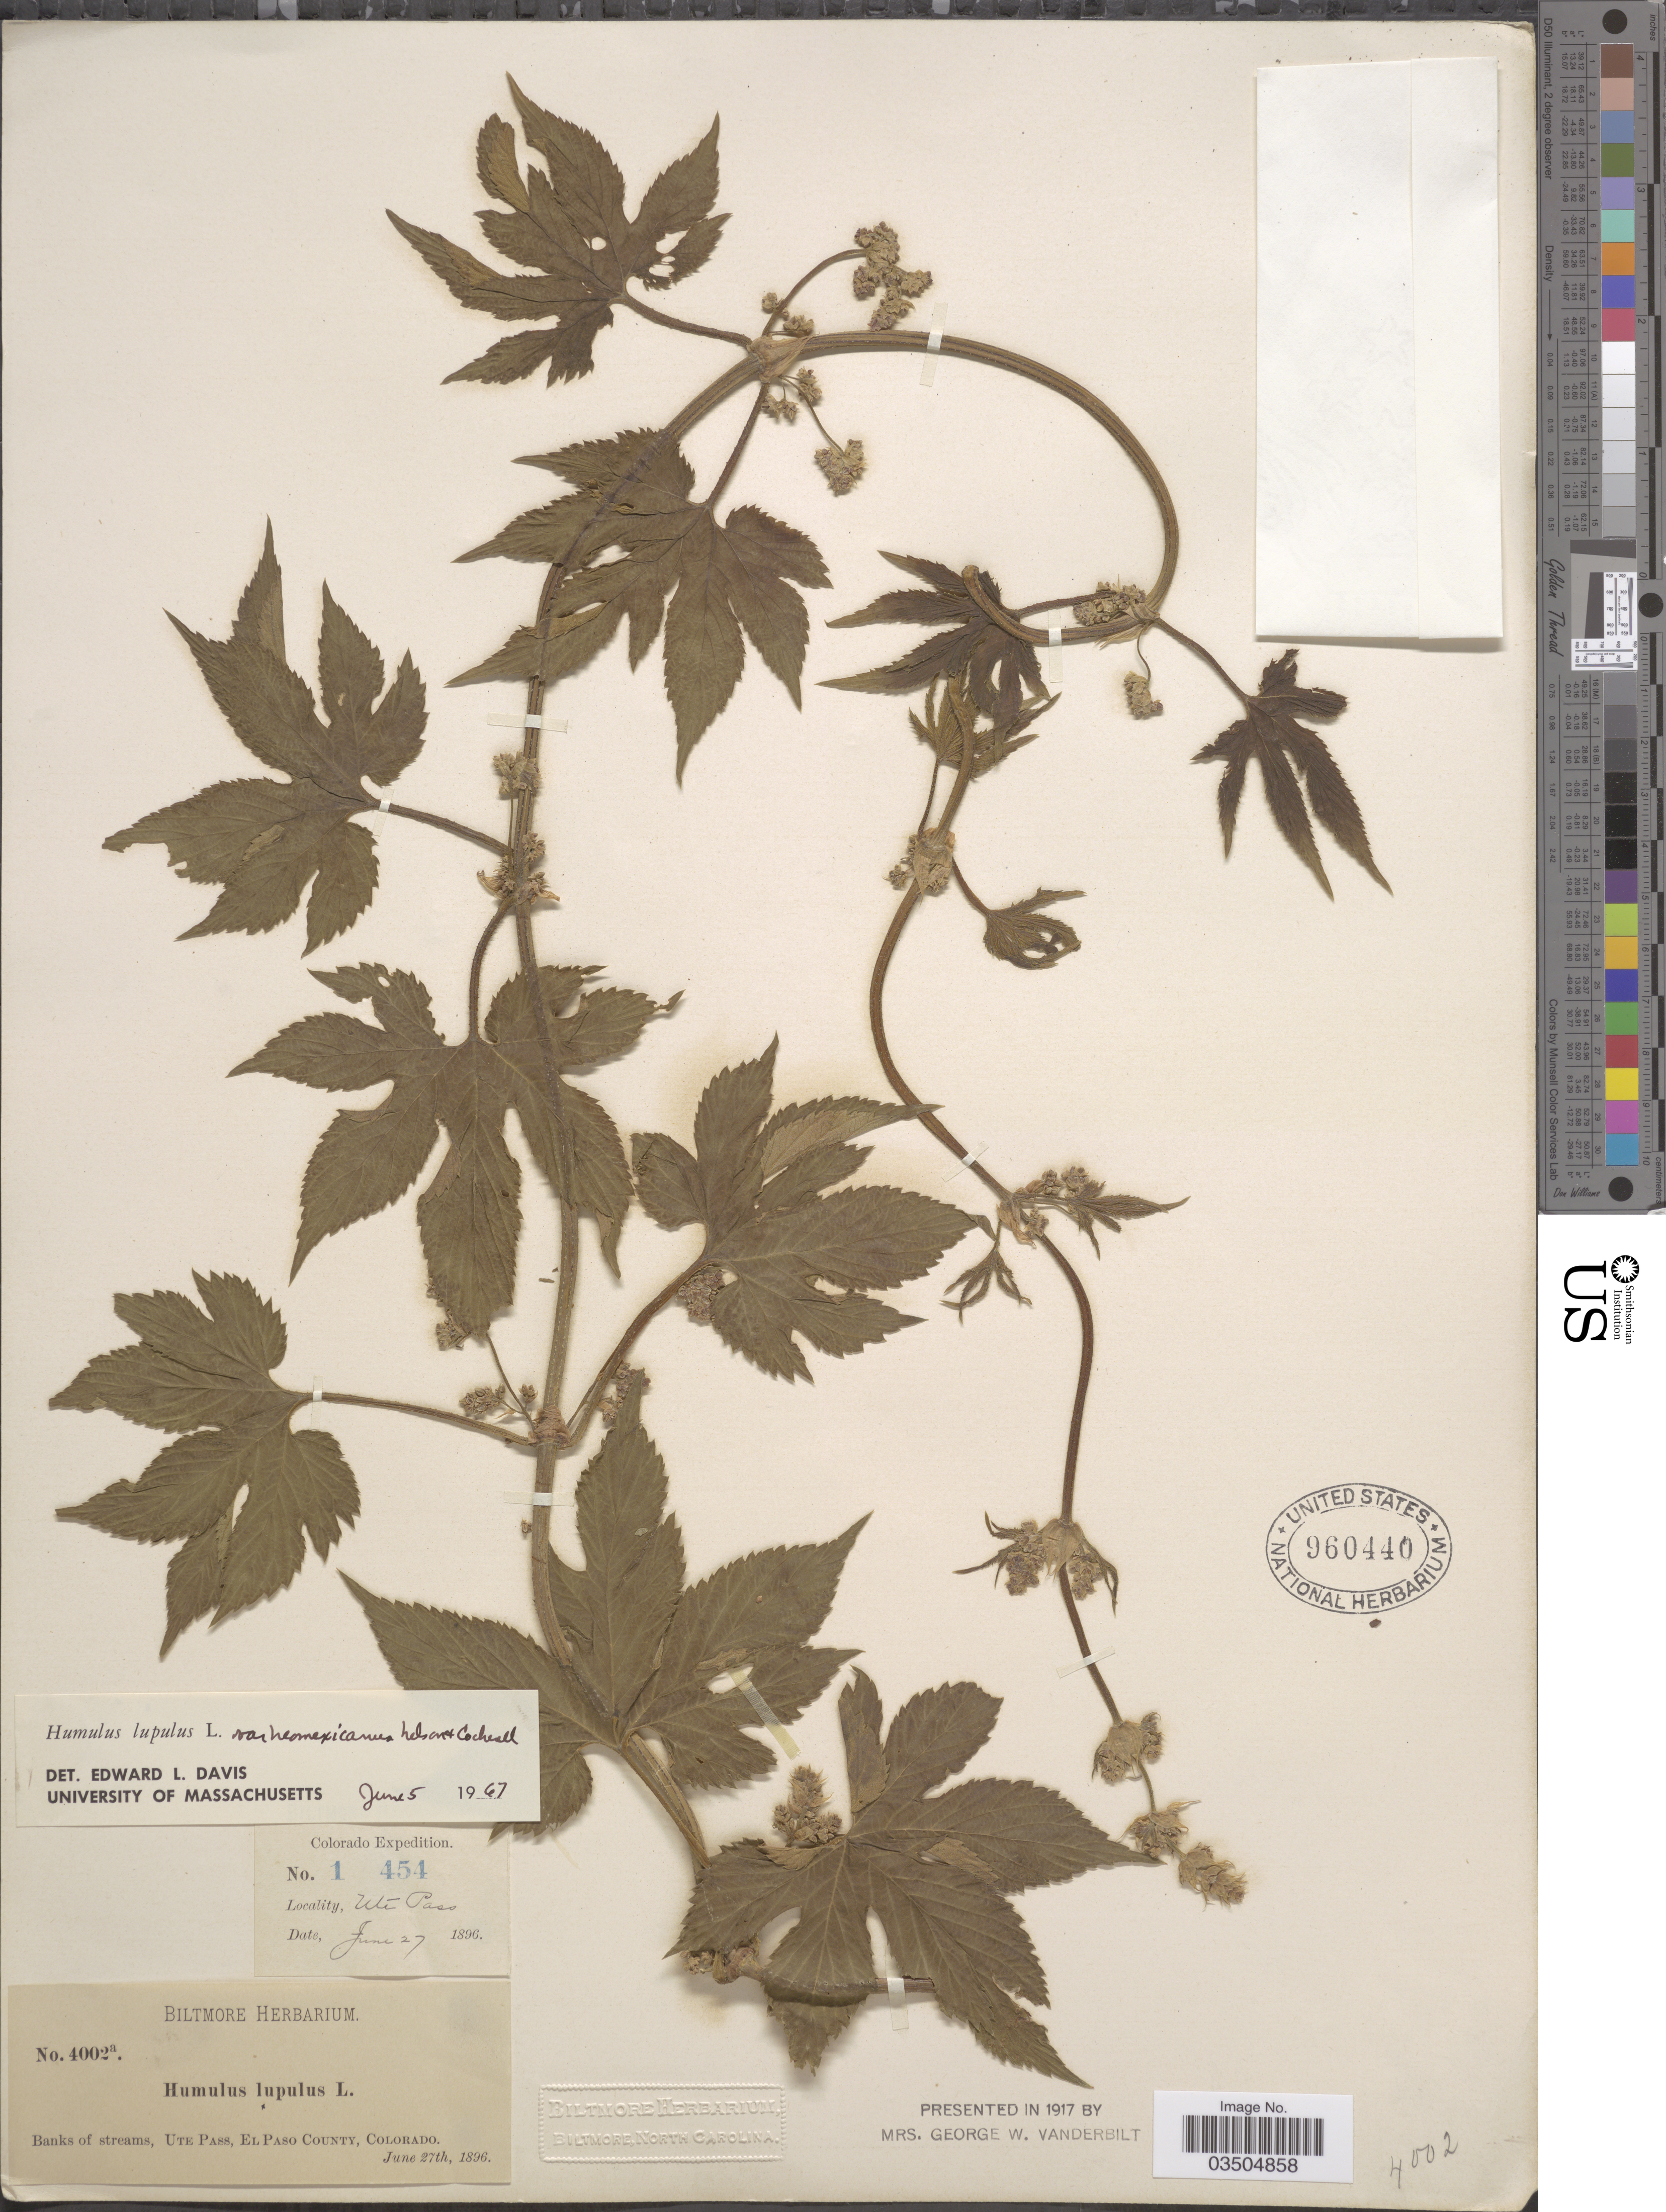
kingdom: Plantae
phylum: Tracheophyta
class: Magnoliopsida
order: Rosales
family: Cannabaceae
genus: Humulus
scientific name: Humulus neomexicanus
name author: (A. Nelson & Cockerell) Rydb.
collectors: ex herb. Biltmore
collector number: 4002a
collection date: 1896-06-27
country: United States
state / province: Colorado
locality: Banks of streams, Ute Pass, El Paso County.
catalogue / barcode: US 960440